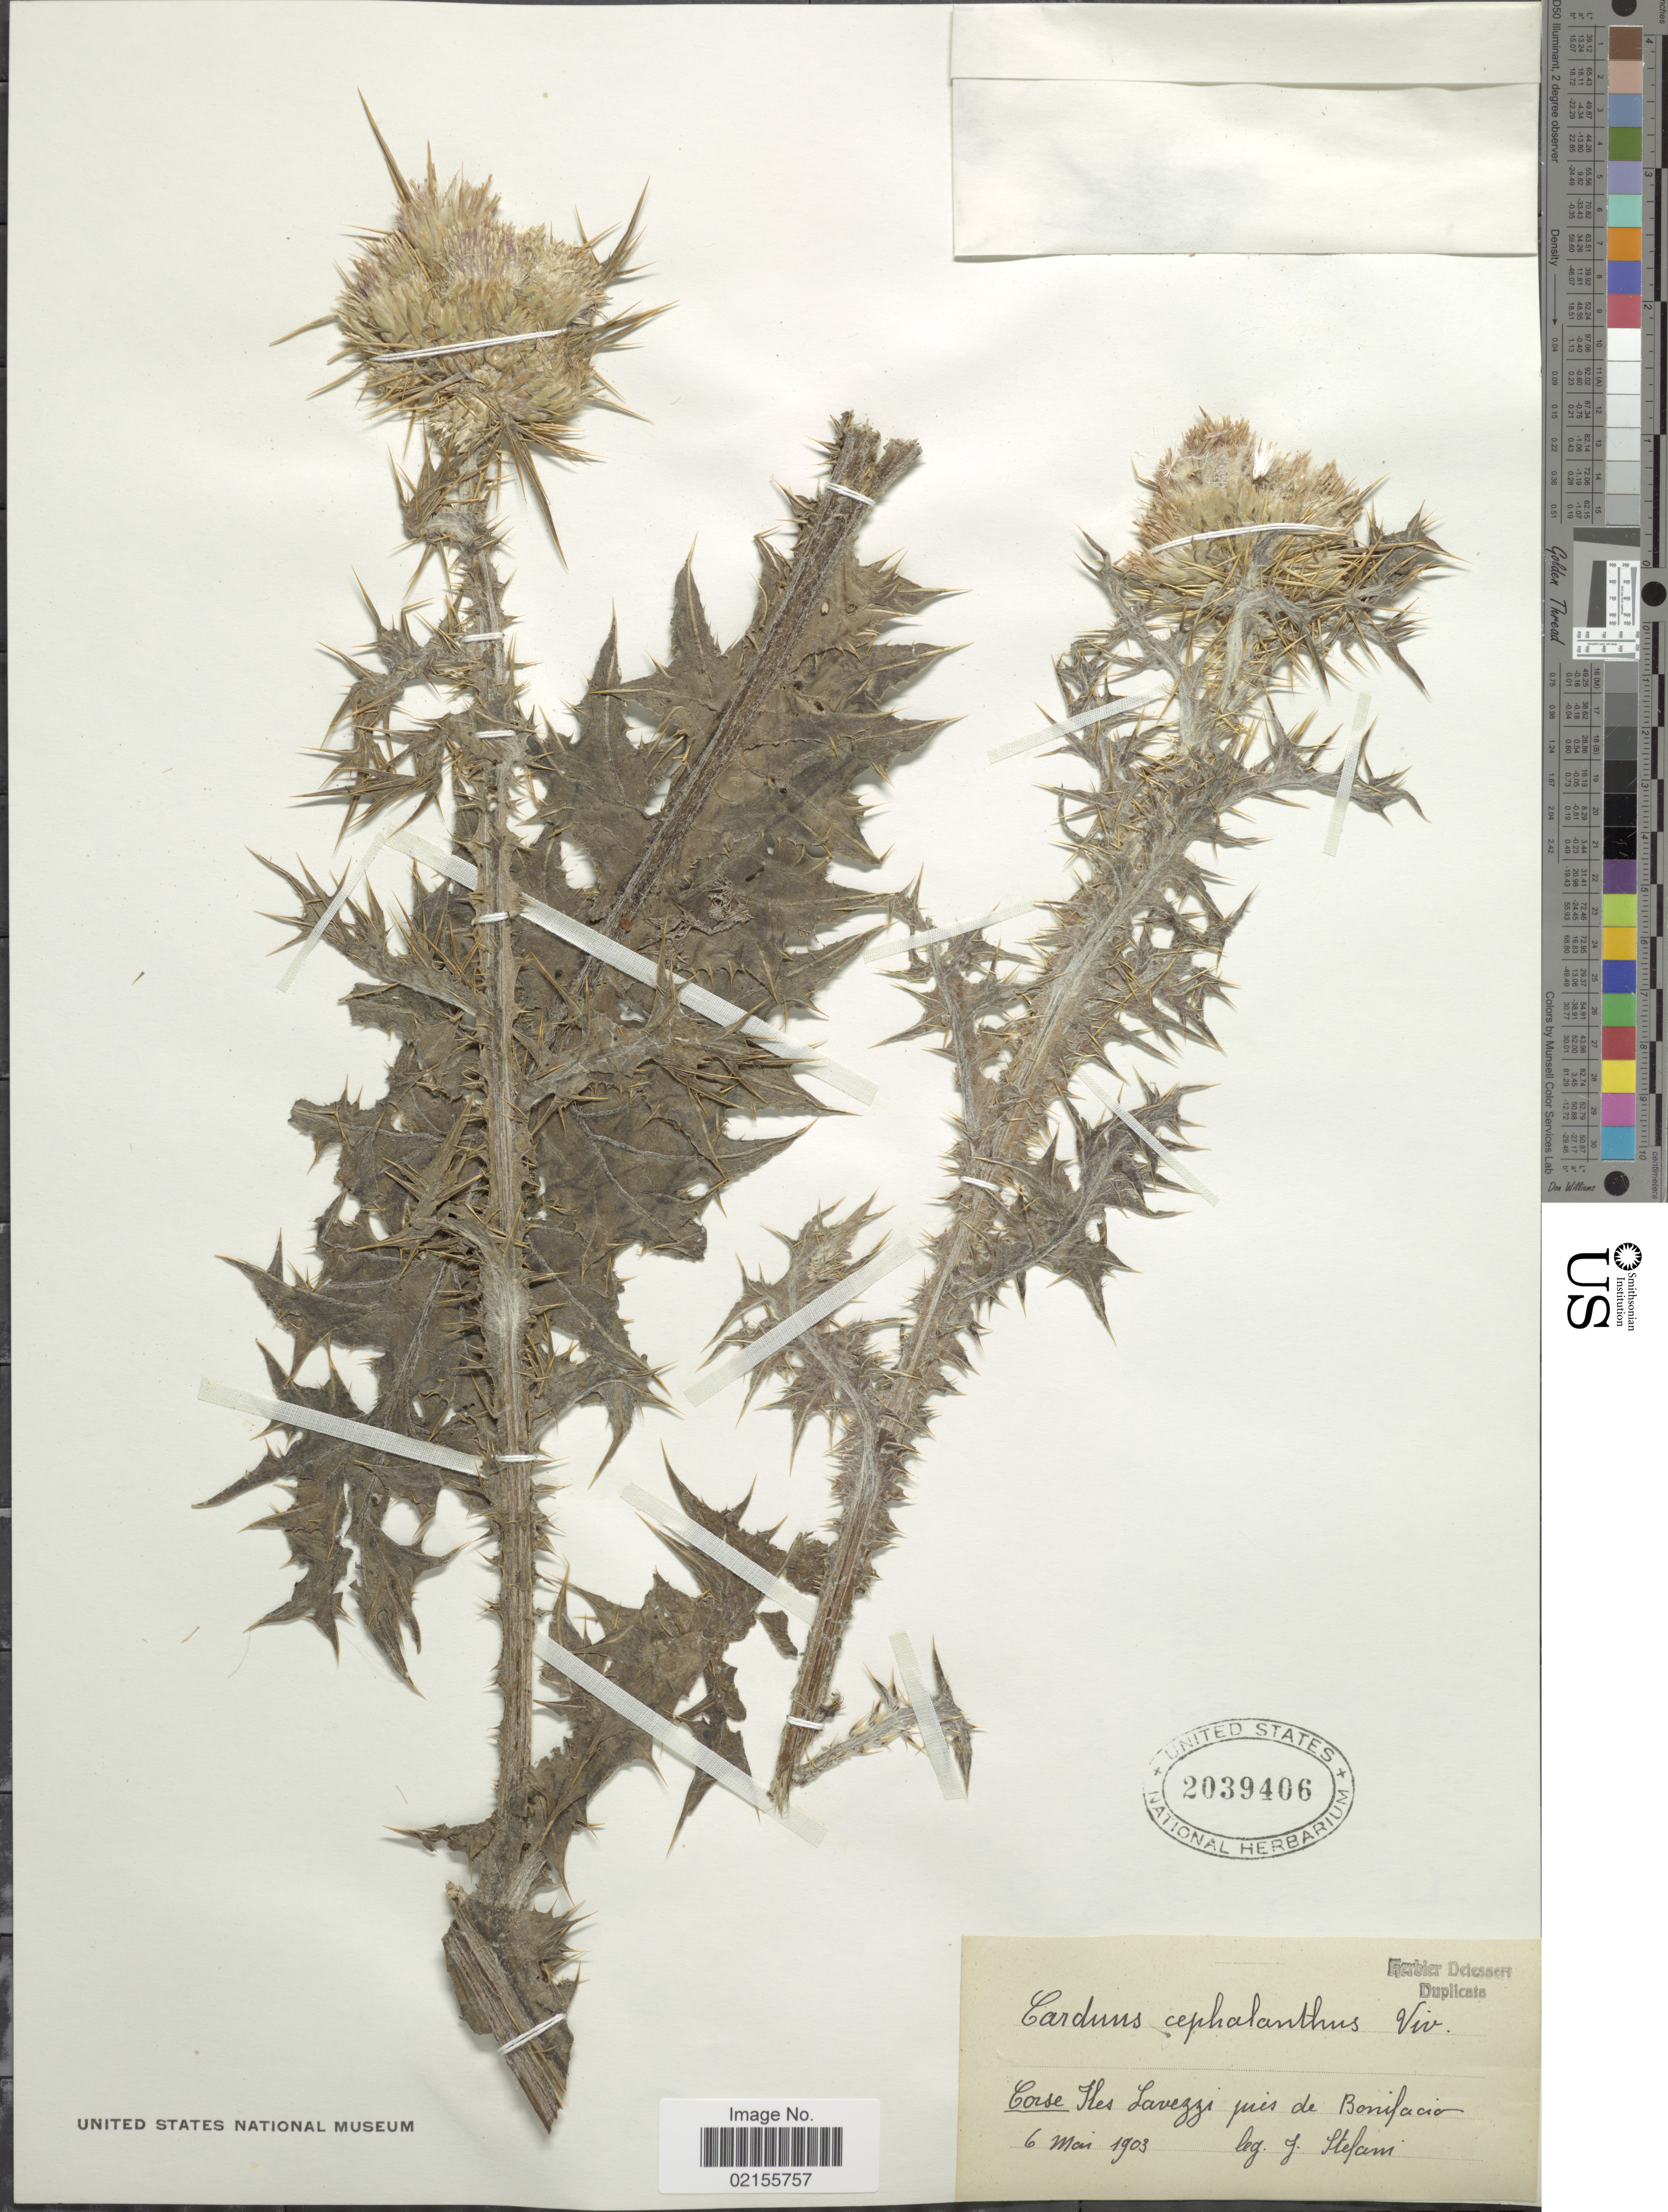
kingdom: Plantae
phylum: Tracheophyta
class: Magnoliopsida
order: Asterales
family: Asteraceae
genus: Carduus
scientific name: Carduus cephalanthus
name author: Viv.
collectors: J. Stefani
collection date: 1903-05-06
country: France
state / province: Corsica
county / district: Corse-du-Sud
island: Corse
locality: Corse :Iles Lavezzi prés de Bonifacio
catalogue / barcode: US 2039406